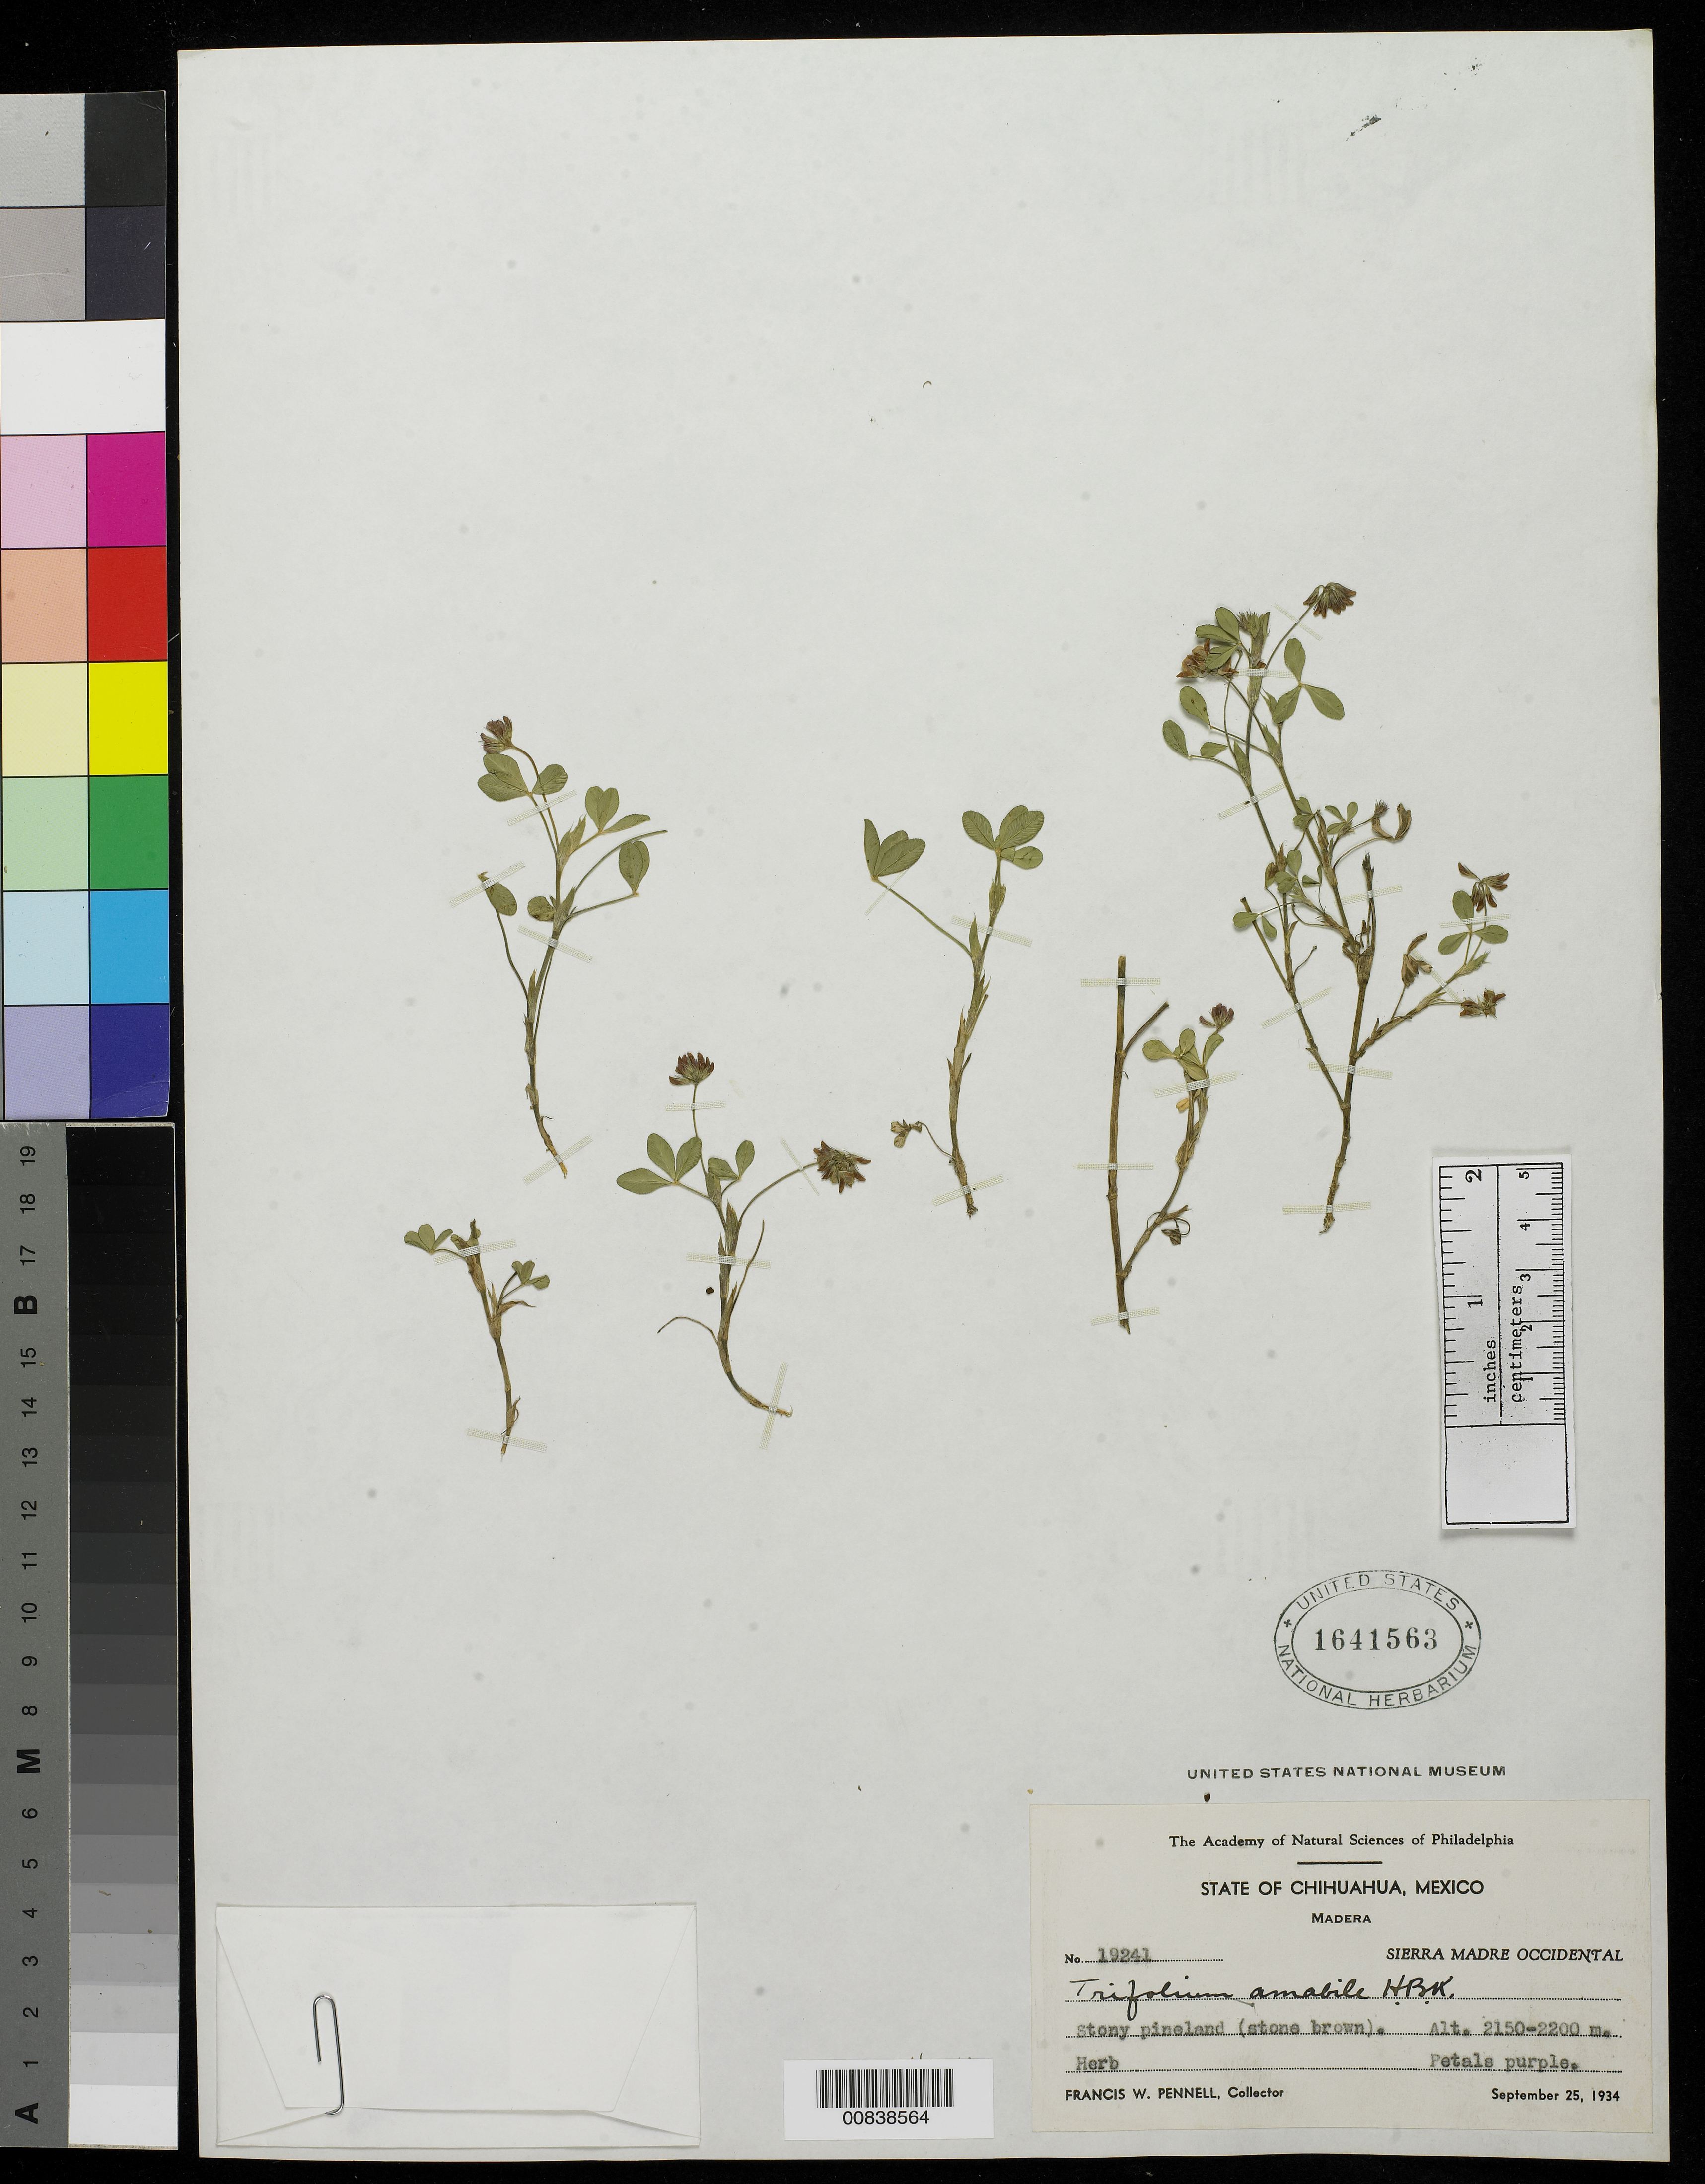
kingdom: Plantae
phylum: Tracheophyta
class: Magnoliopsida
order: Fabales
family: Fabaceae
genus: Trifolium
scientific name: Trifolium amabile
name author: Kunth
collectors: F. W. Pennell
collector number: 19241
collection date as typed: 25 Sep 1934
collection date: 1934-09-25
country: Mexico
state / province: Chihuahua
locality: Madera. Sierra Madre Occidental, Chihuahua.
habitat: Stony pineland (stone brown).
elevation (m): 2200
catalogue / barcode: US 1641563